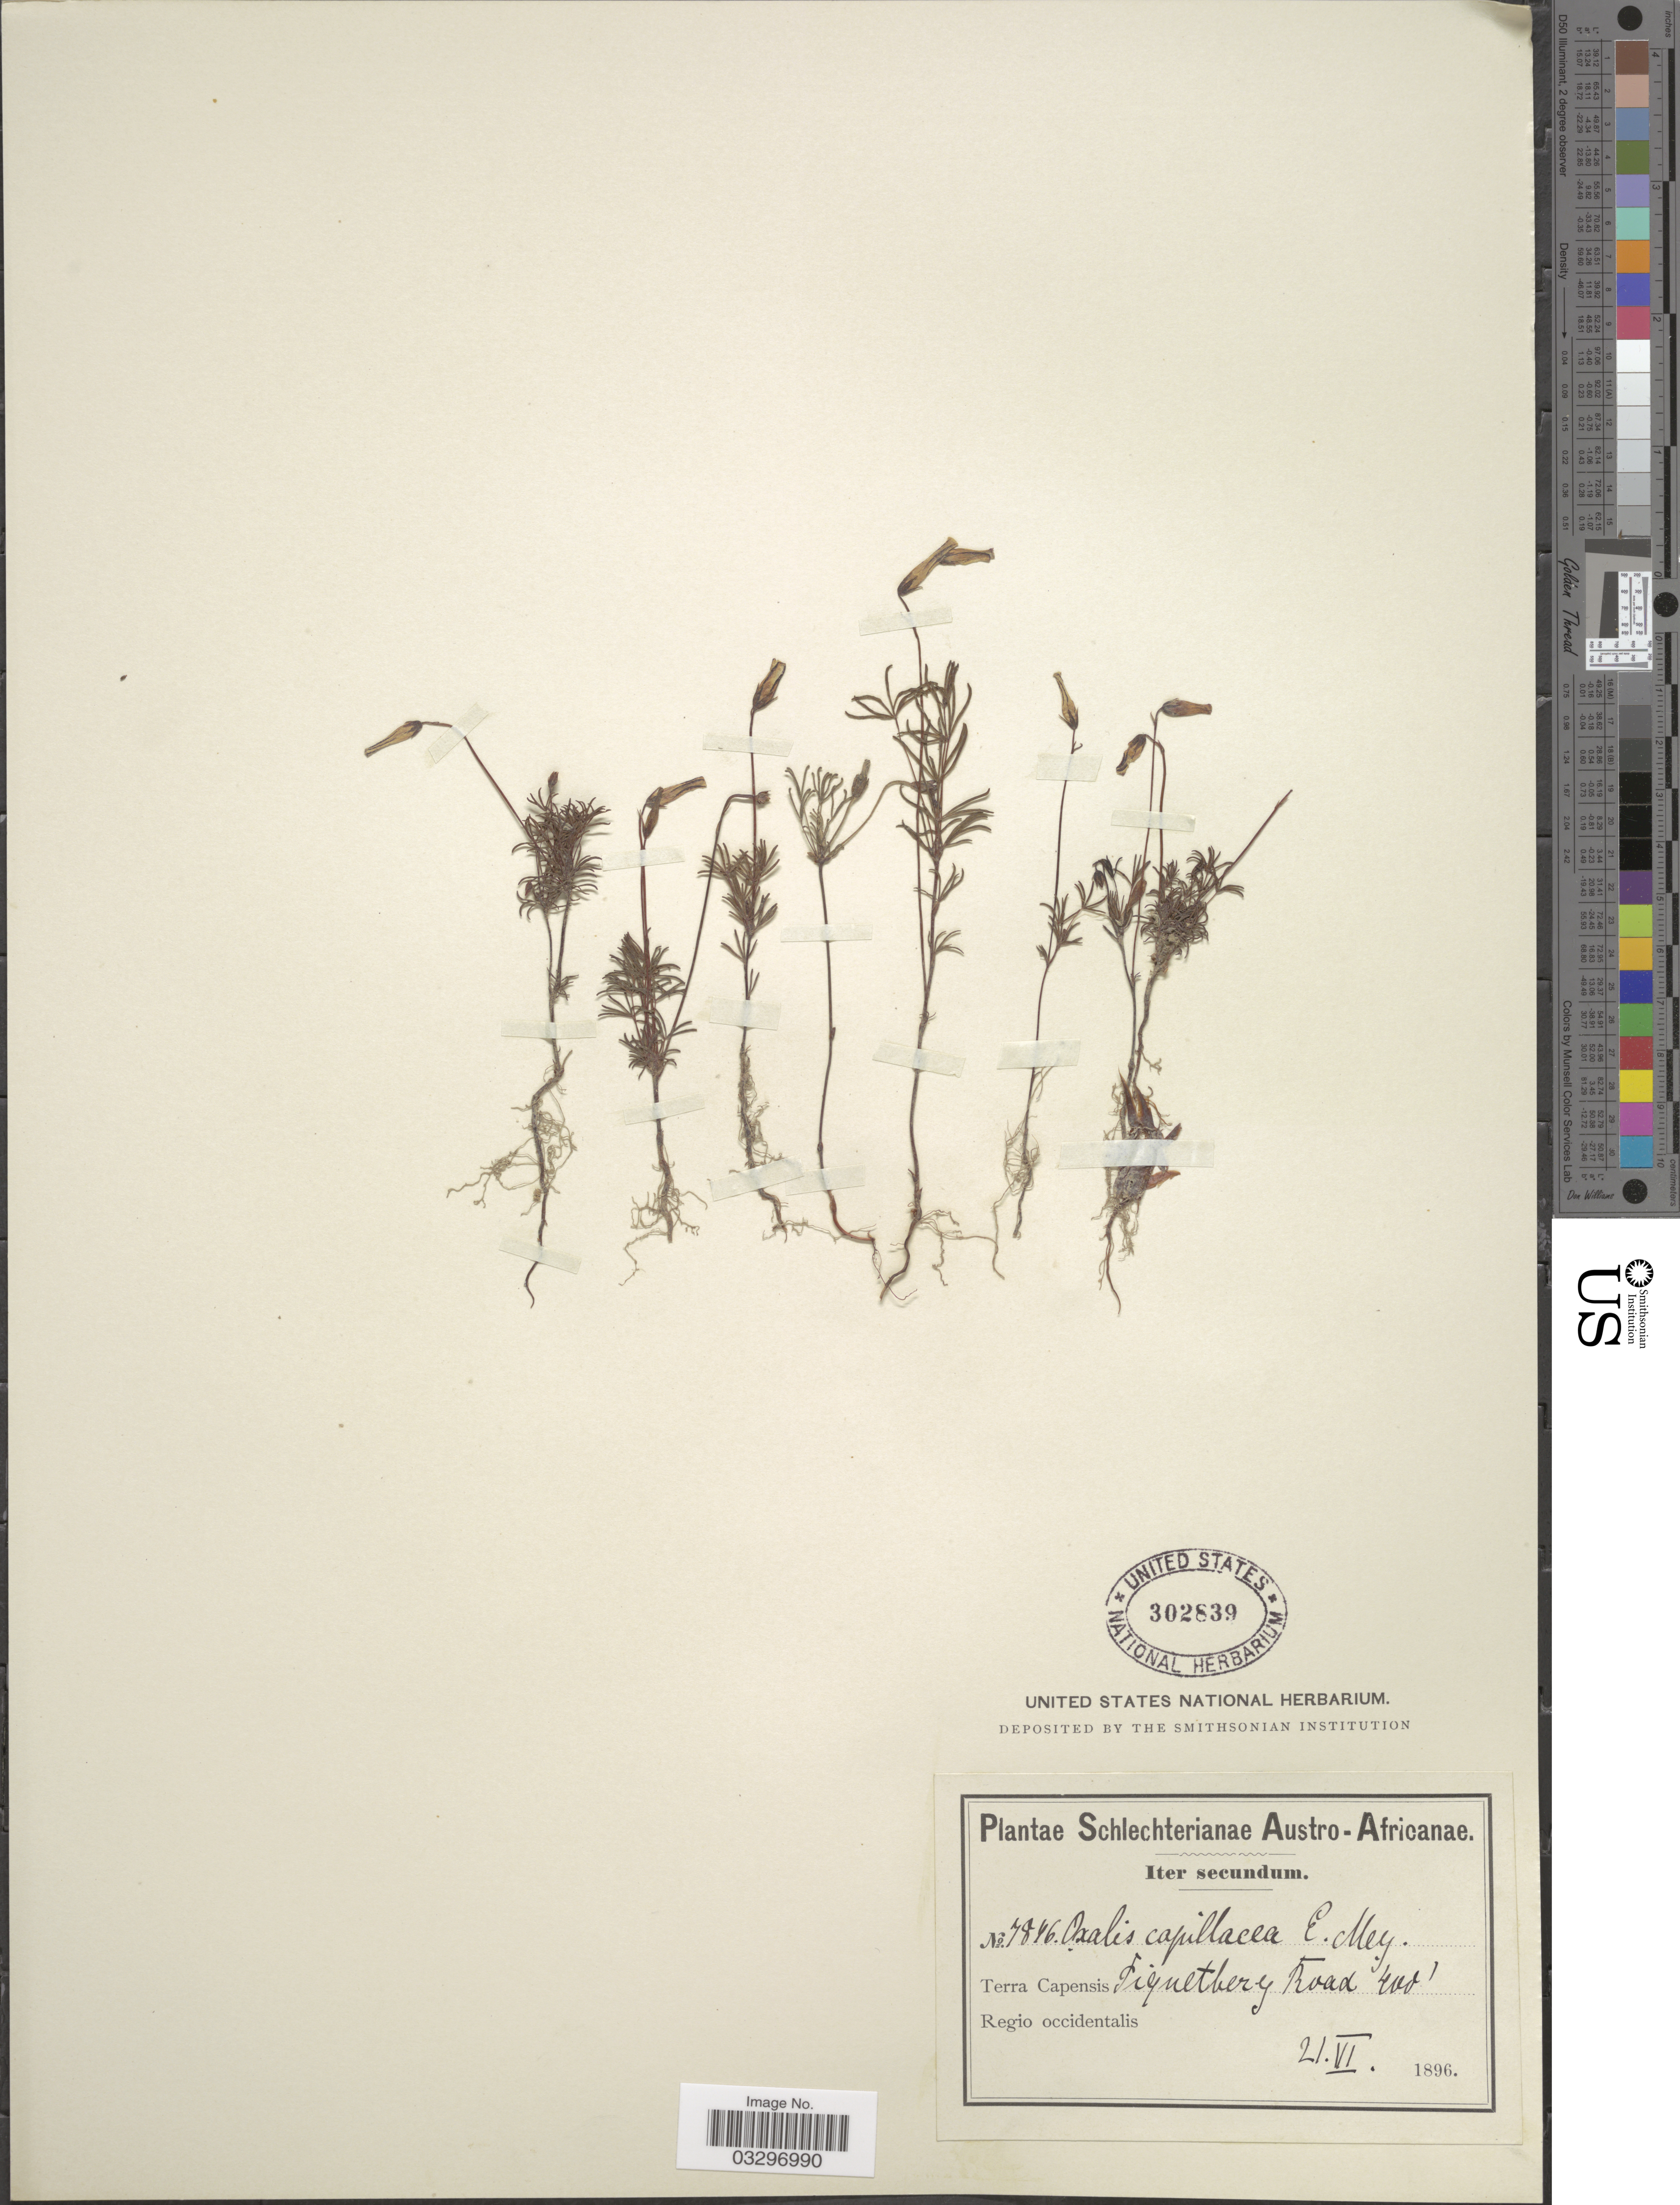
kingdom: Plantae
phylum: Tracheophyta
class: Magnoliopsida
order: Oxalidales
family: Oxalidaceae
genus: Oxalis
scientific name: Oxalis capillacea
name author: E. Mey. ex Harv. & Sond.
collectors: Schlechter, --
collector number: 7846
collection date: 1896-06-21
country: South Africa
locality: Austro-Africanae, Terra Capensis, Piquetberg Road, Regio occidentalis.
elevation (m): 122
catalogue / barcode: US 302839